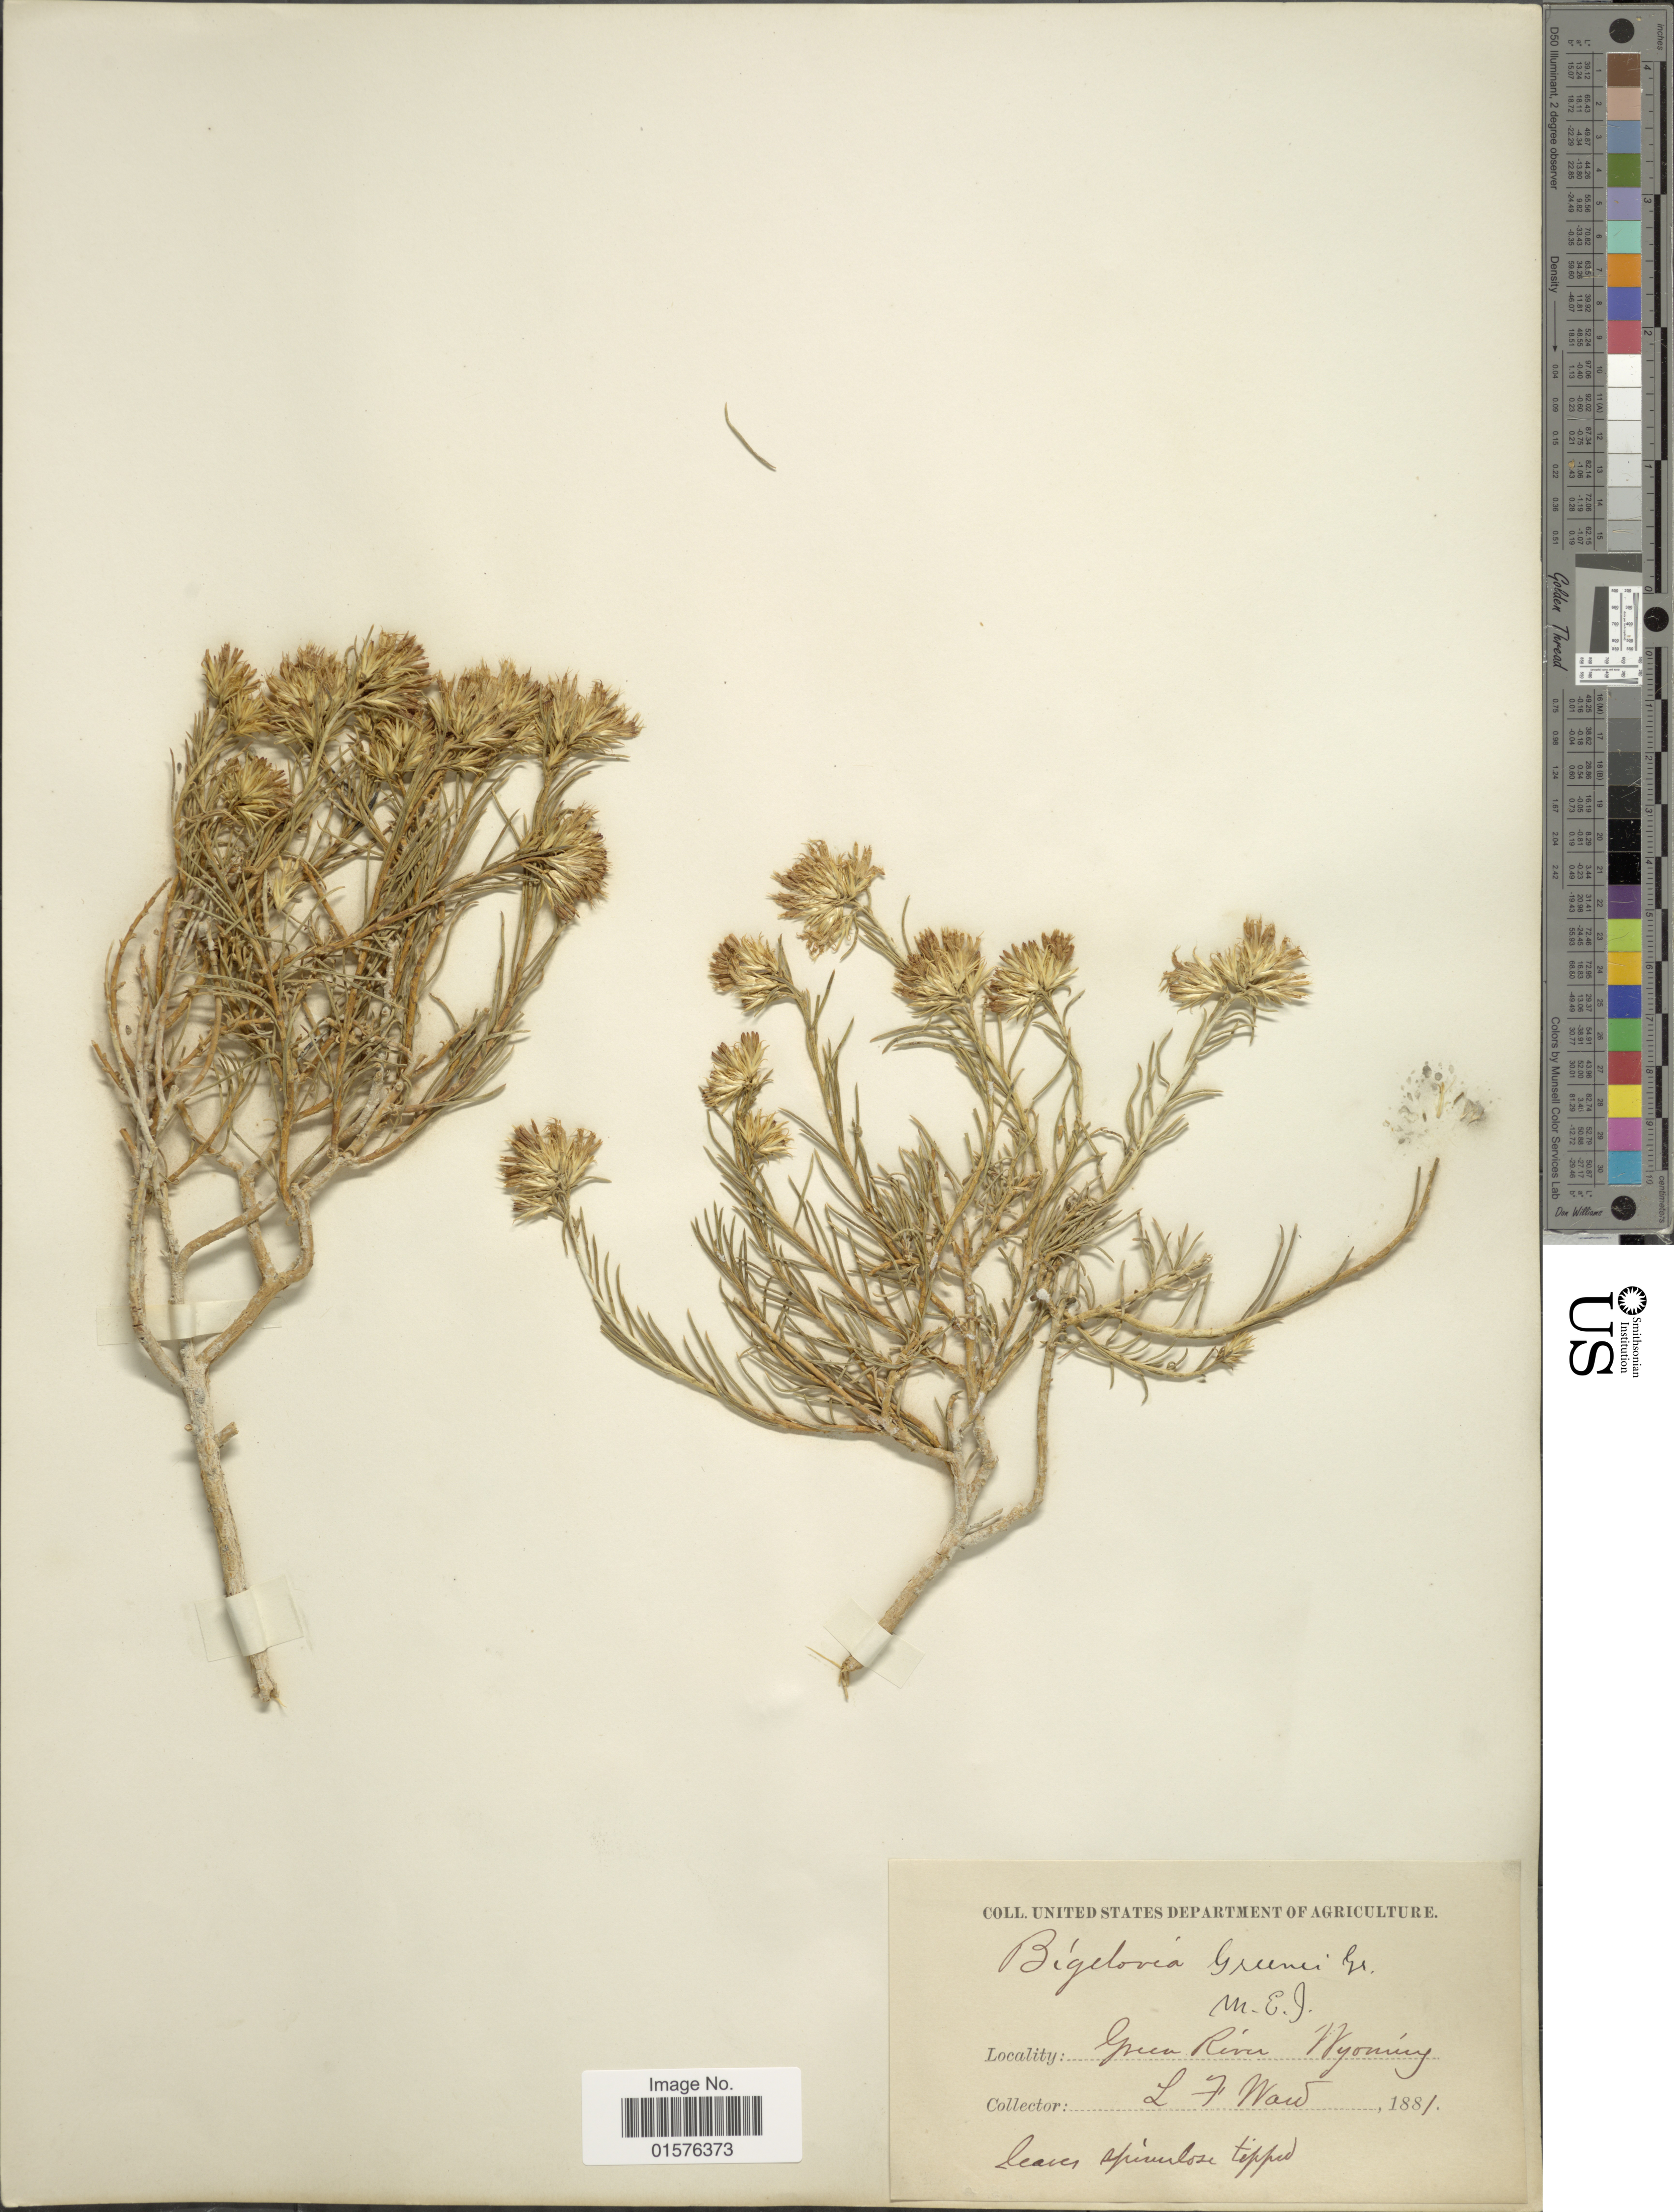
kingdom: Plantae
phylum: Tracheophyta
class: Magnoliopsida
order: Asterales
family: Asteraceae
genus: Ericameria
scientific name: Ericameria parryi var. howardii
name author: (A. Gray) G.L. Nesom & G.I. Baird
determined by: Urbatsch, Lowell E., Curator (LSU), Louisiana State University (UNITED STATES)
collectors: L. Maw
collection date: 1881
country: United States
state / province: Wyoming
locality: Freen River.